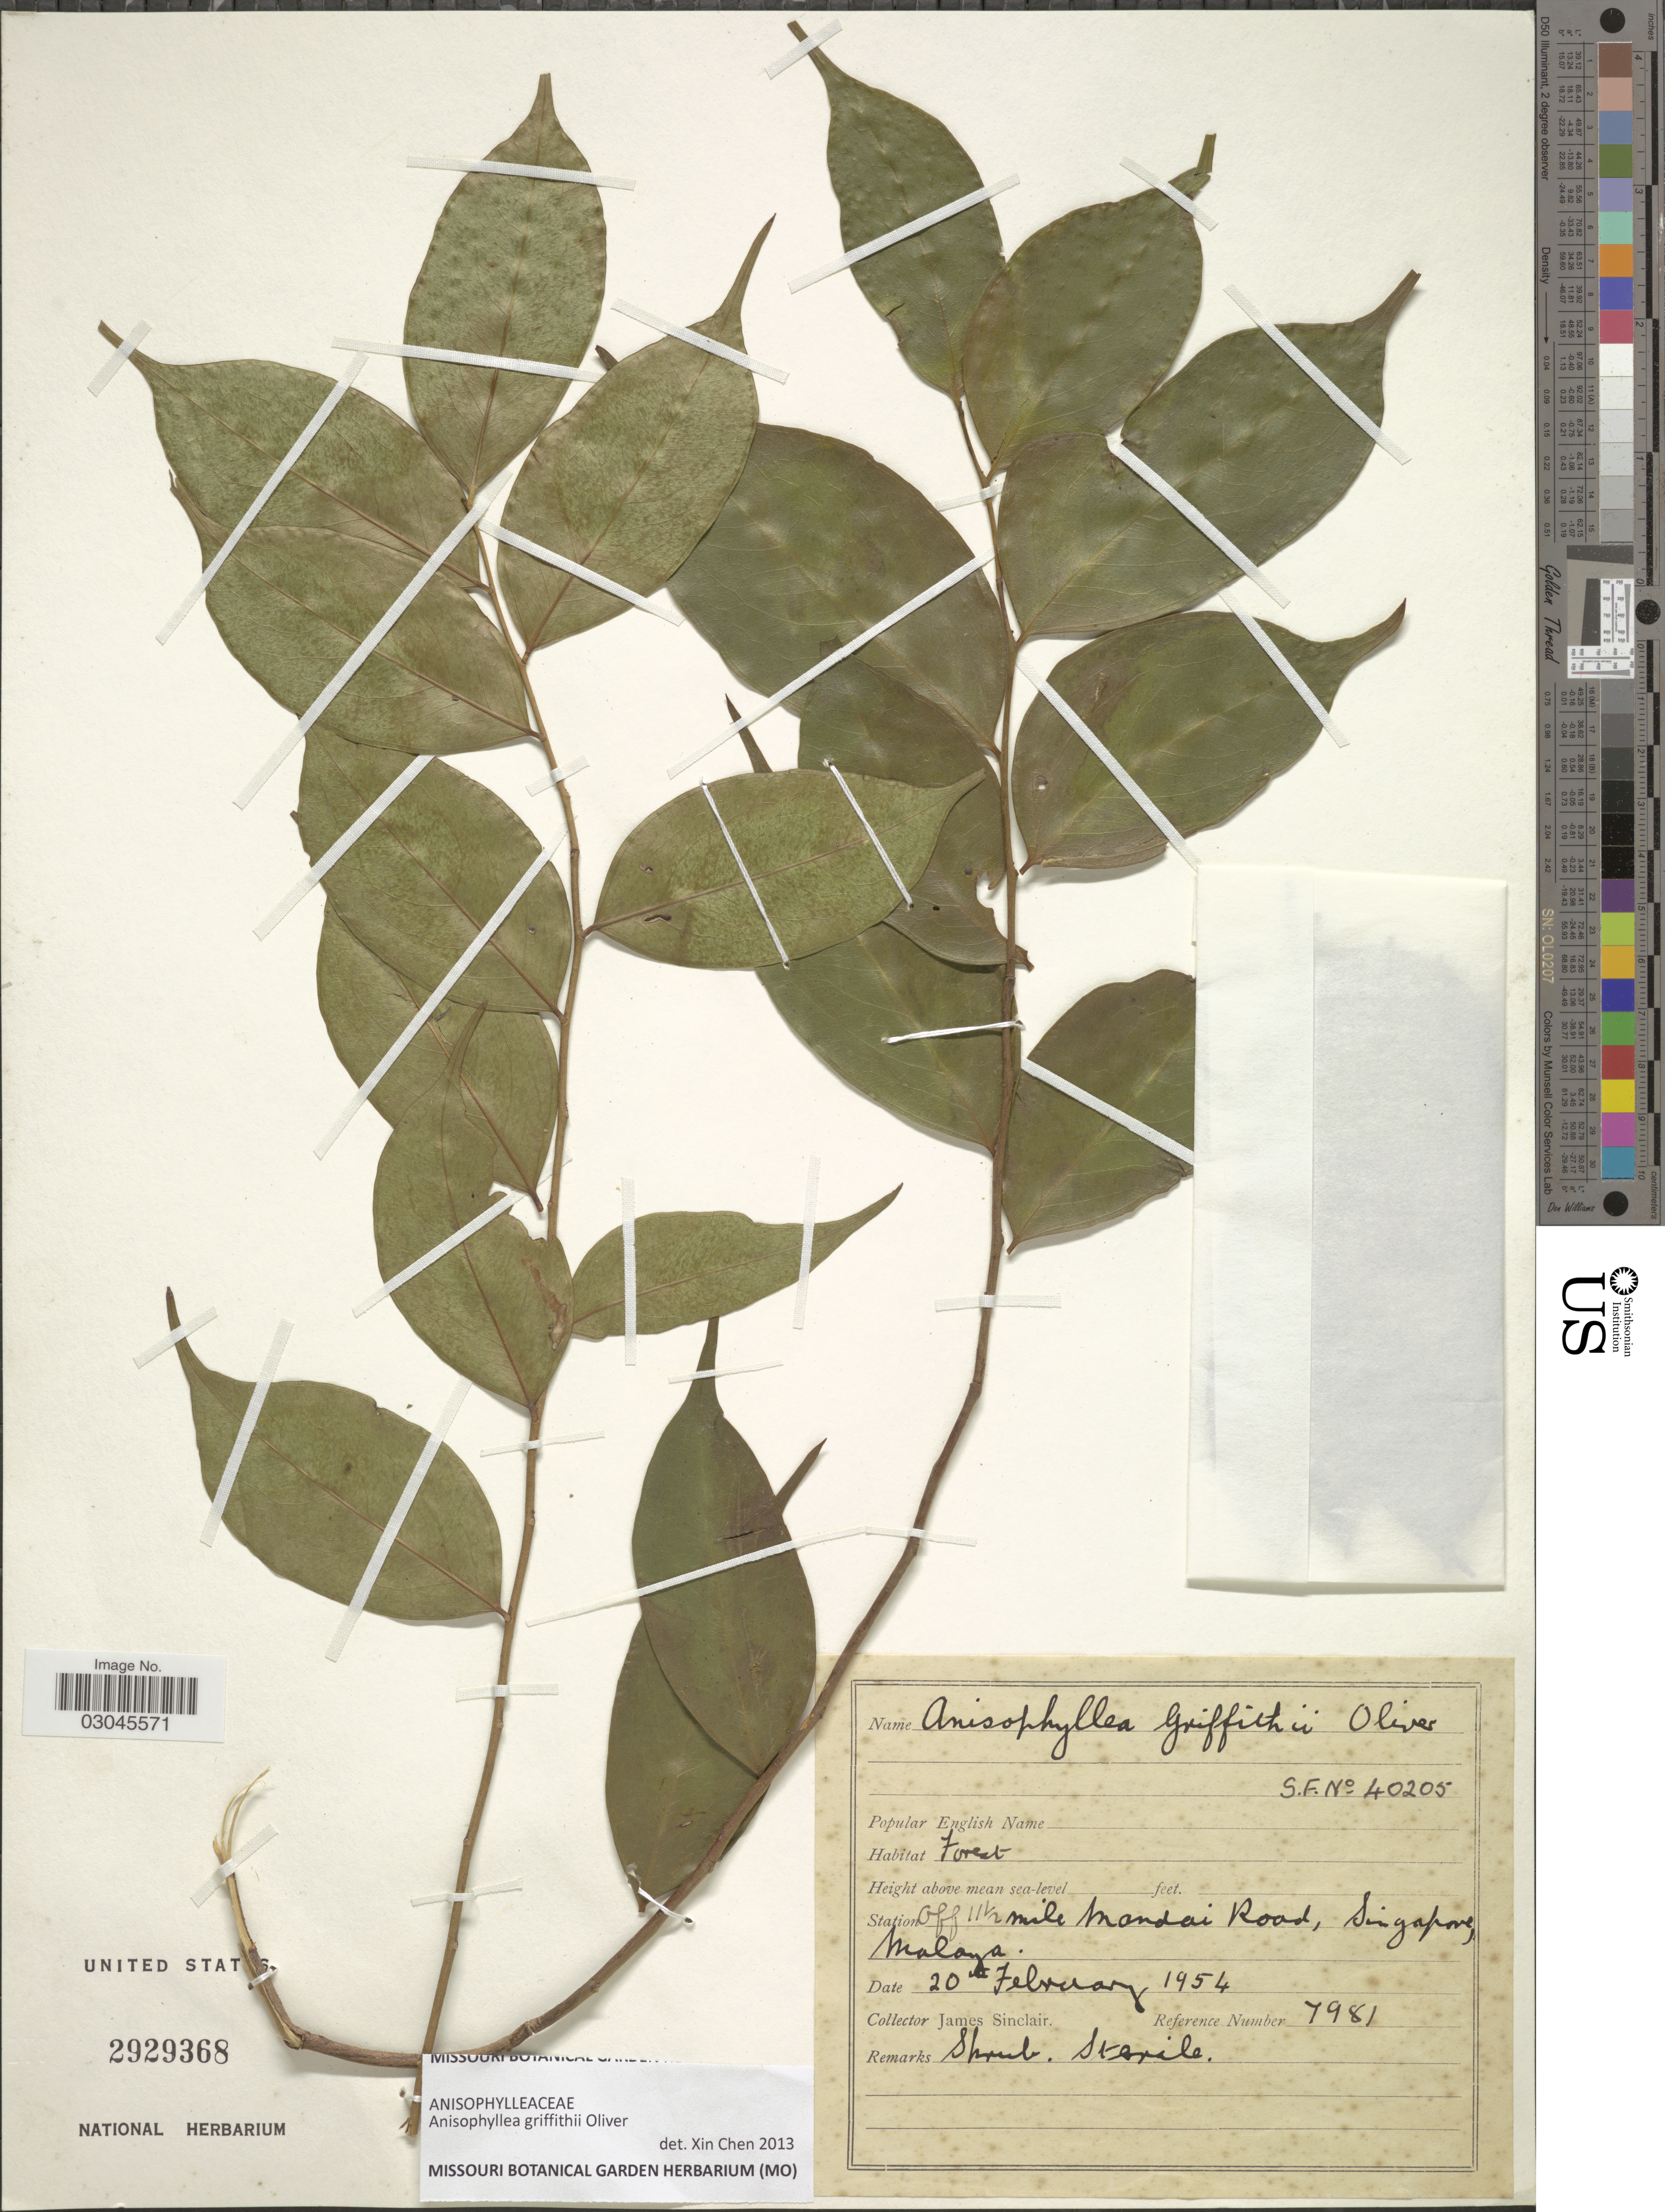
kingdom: Plantae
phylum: Tracheophyta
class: Magnoliopsida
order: Cucurbitales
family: Anisophylleaceae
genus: Anisophyllea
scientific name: Anisophyllea griffithii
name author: Oliv.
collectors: J. Sinclair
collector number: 7981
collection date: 1954-02-20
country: Singapore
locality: Off 11½ mile Mandai Road, Malaya.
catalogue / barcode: US 2929368